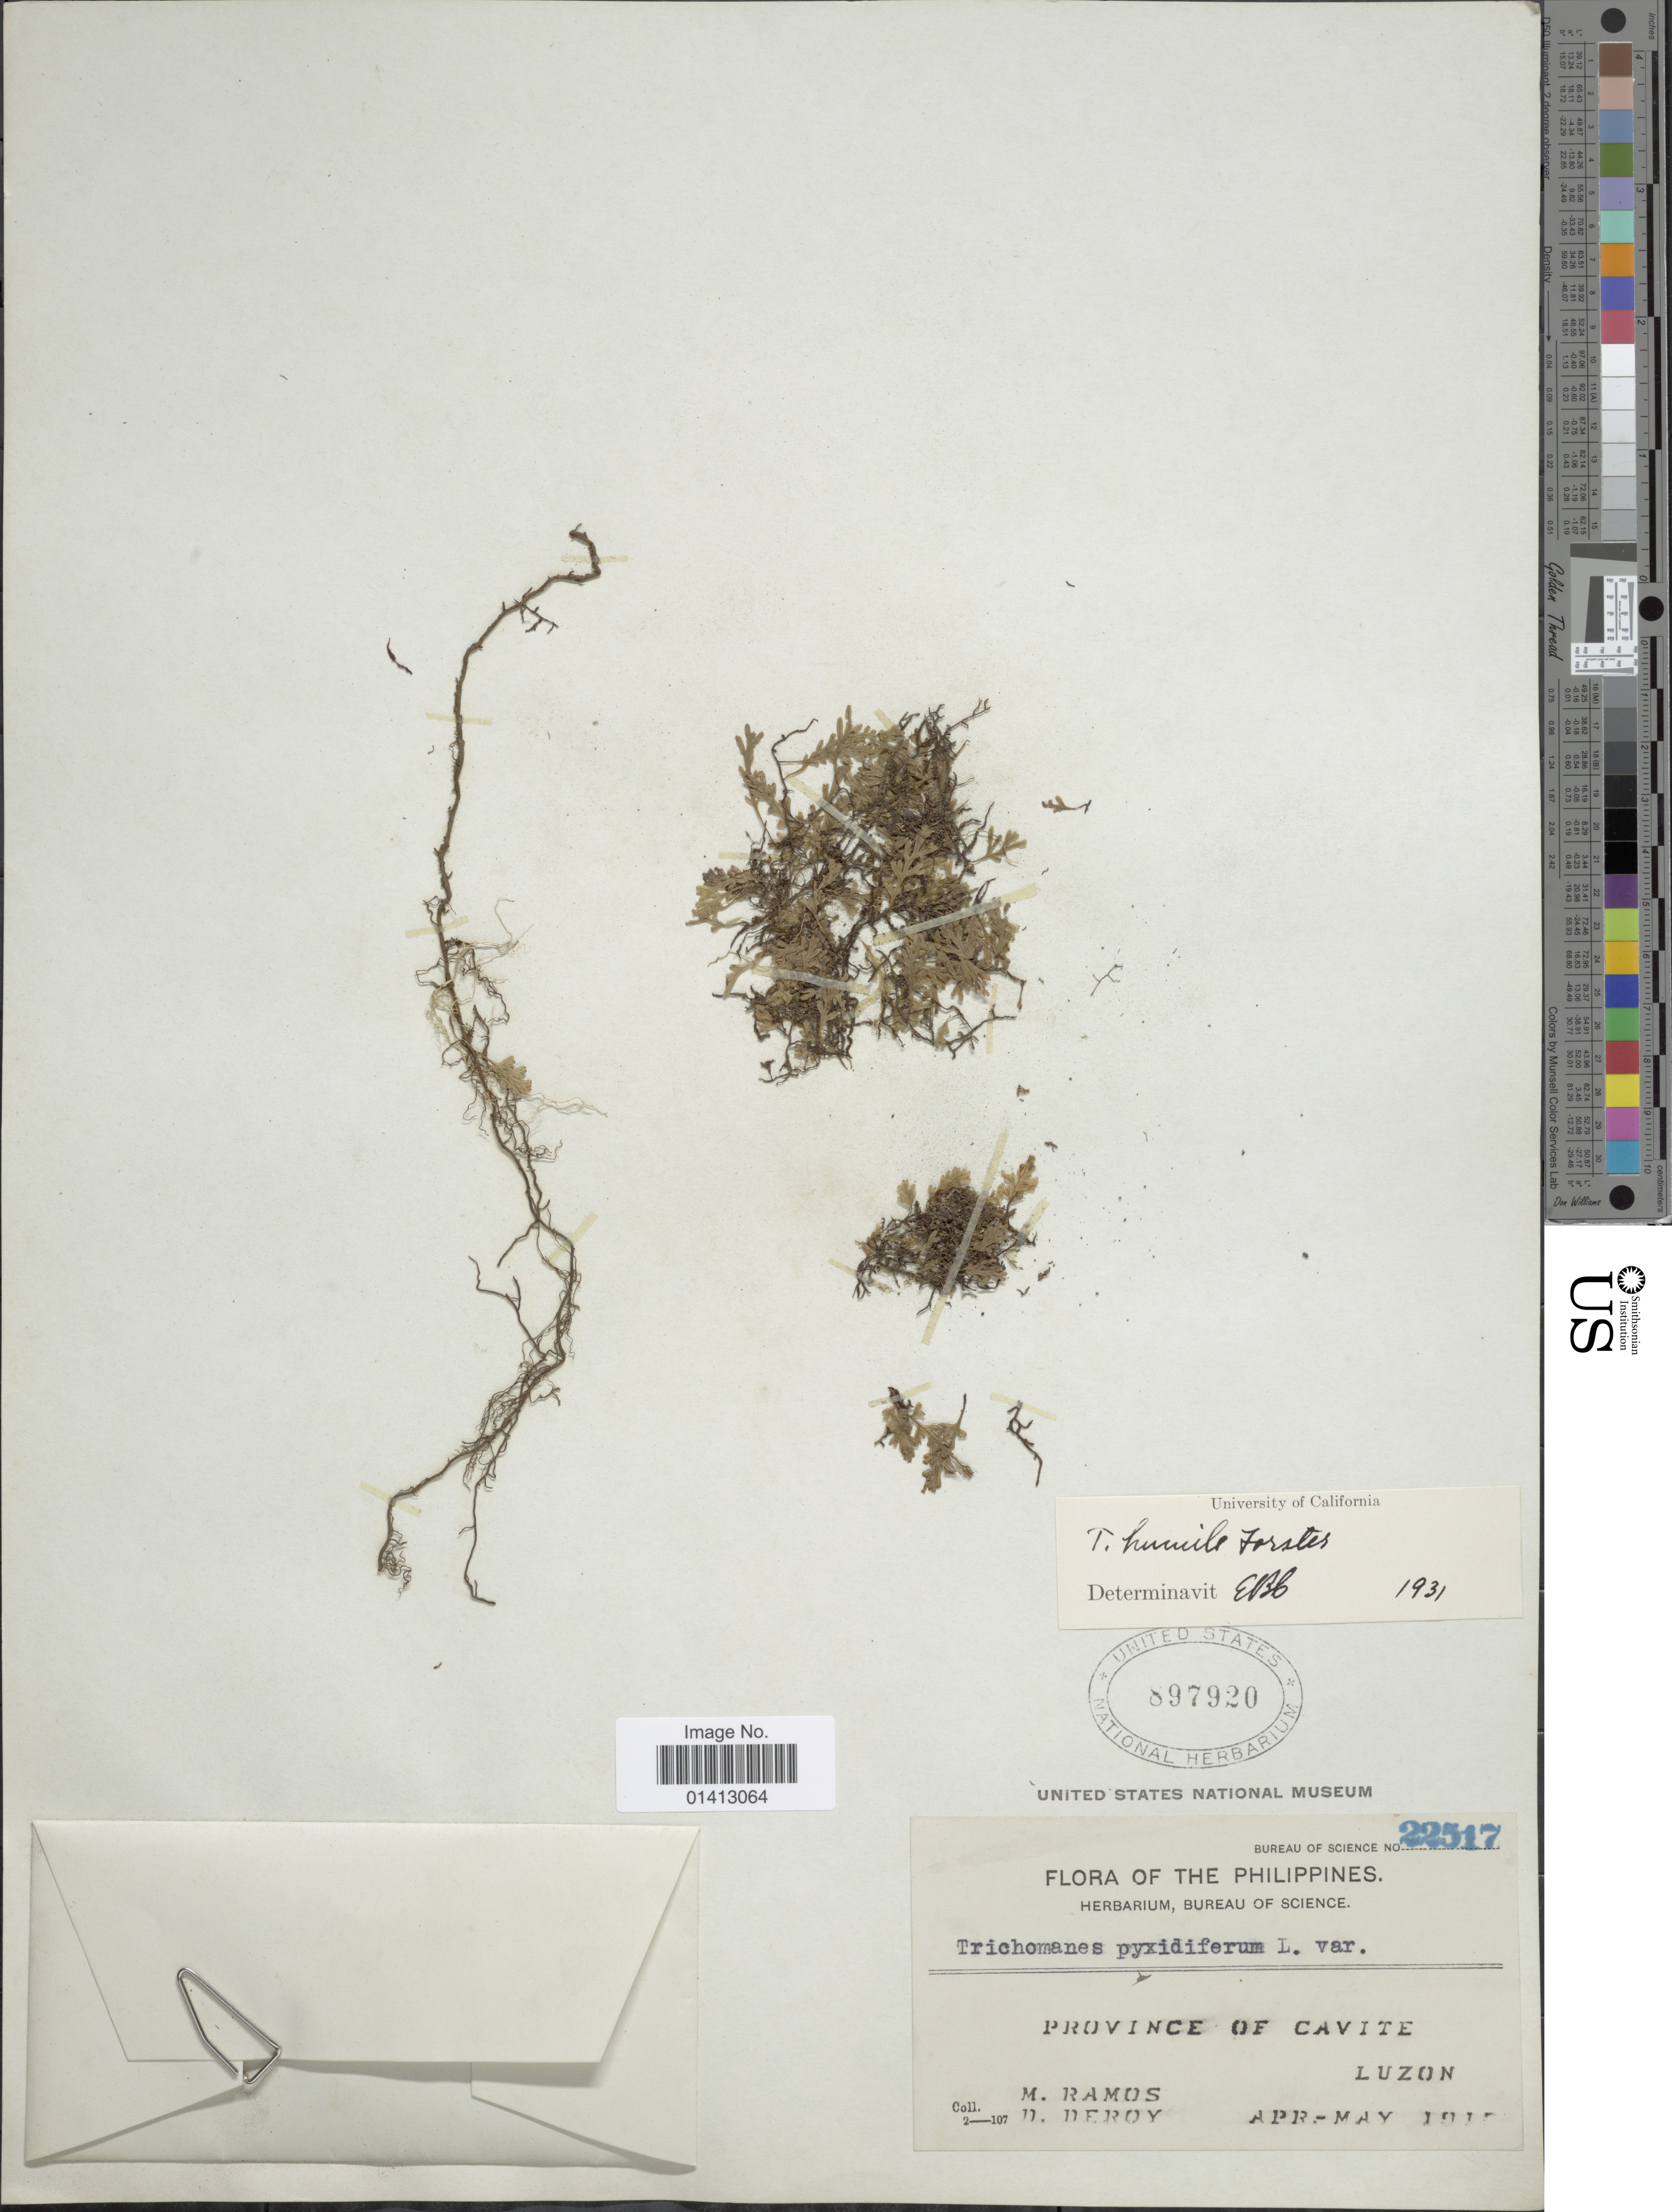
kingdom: Plantae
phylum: Tracheophyta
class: Polypodiopsida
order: Hymenophyllales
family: Hymenophyllaceae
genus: Crepidomanes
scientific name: Crepidomanes humilis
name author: (G. Forst.) Bosch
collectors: M. Ramos & D. Deroy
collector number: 22517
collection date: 1915-04/1915-05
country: Philippines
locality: Province of Cavite, Luzon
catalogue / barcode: US 897920